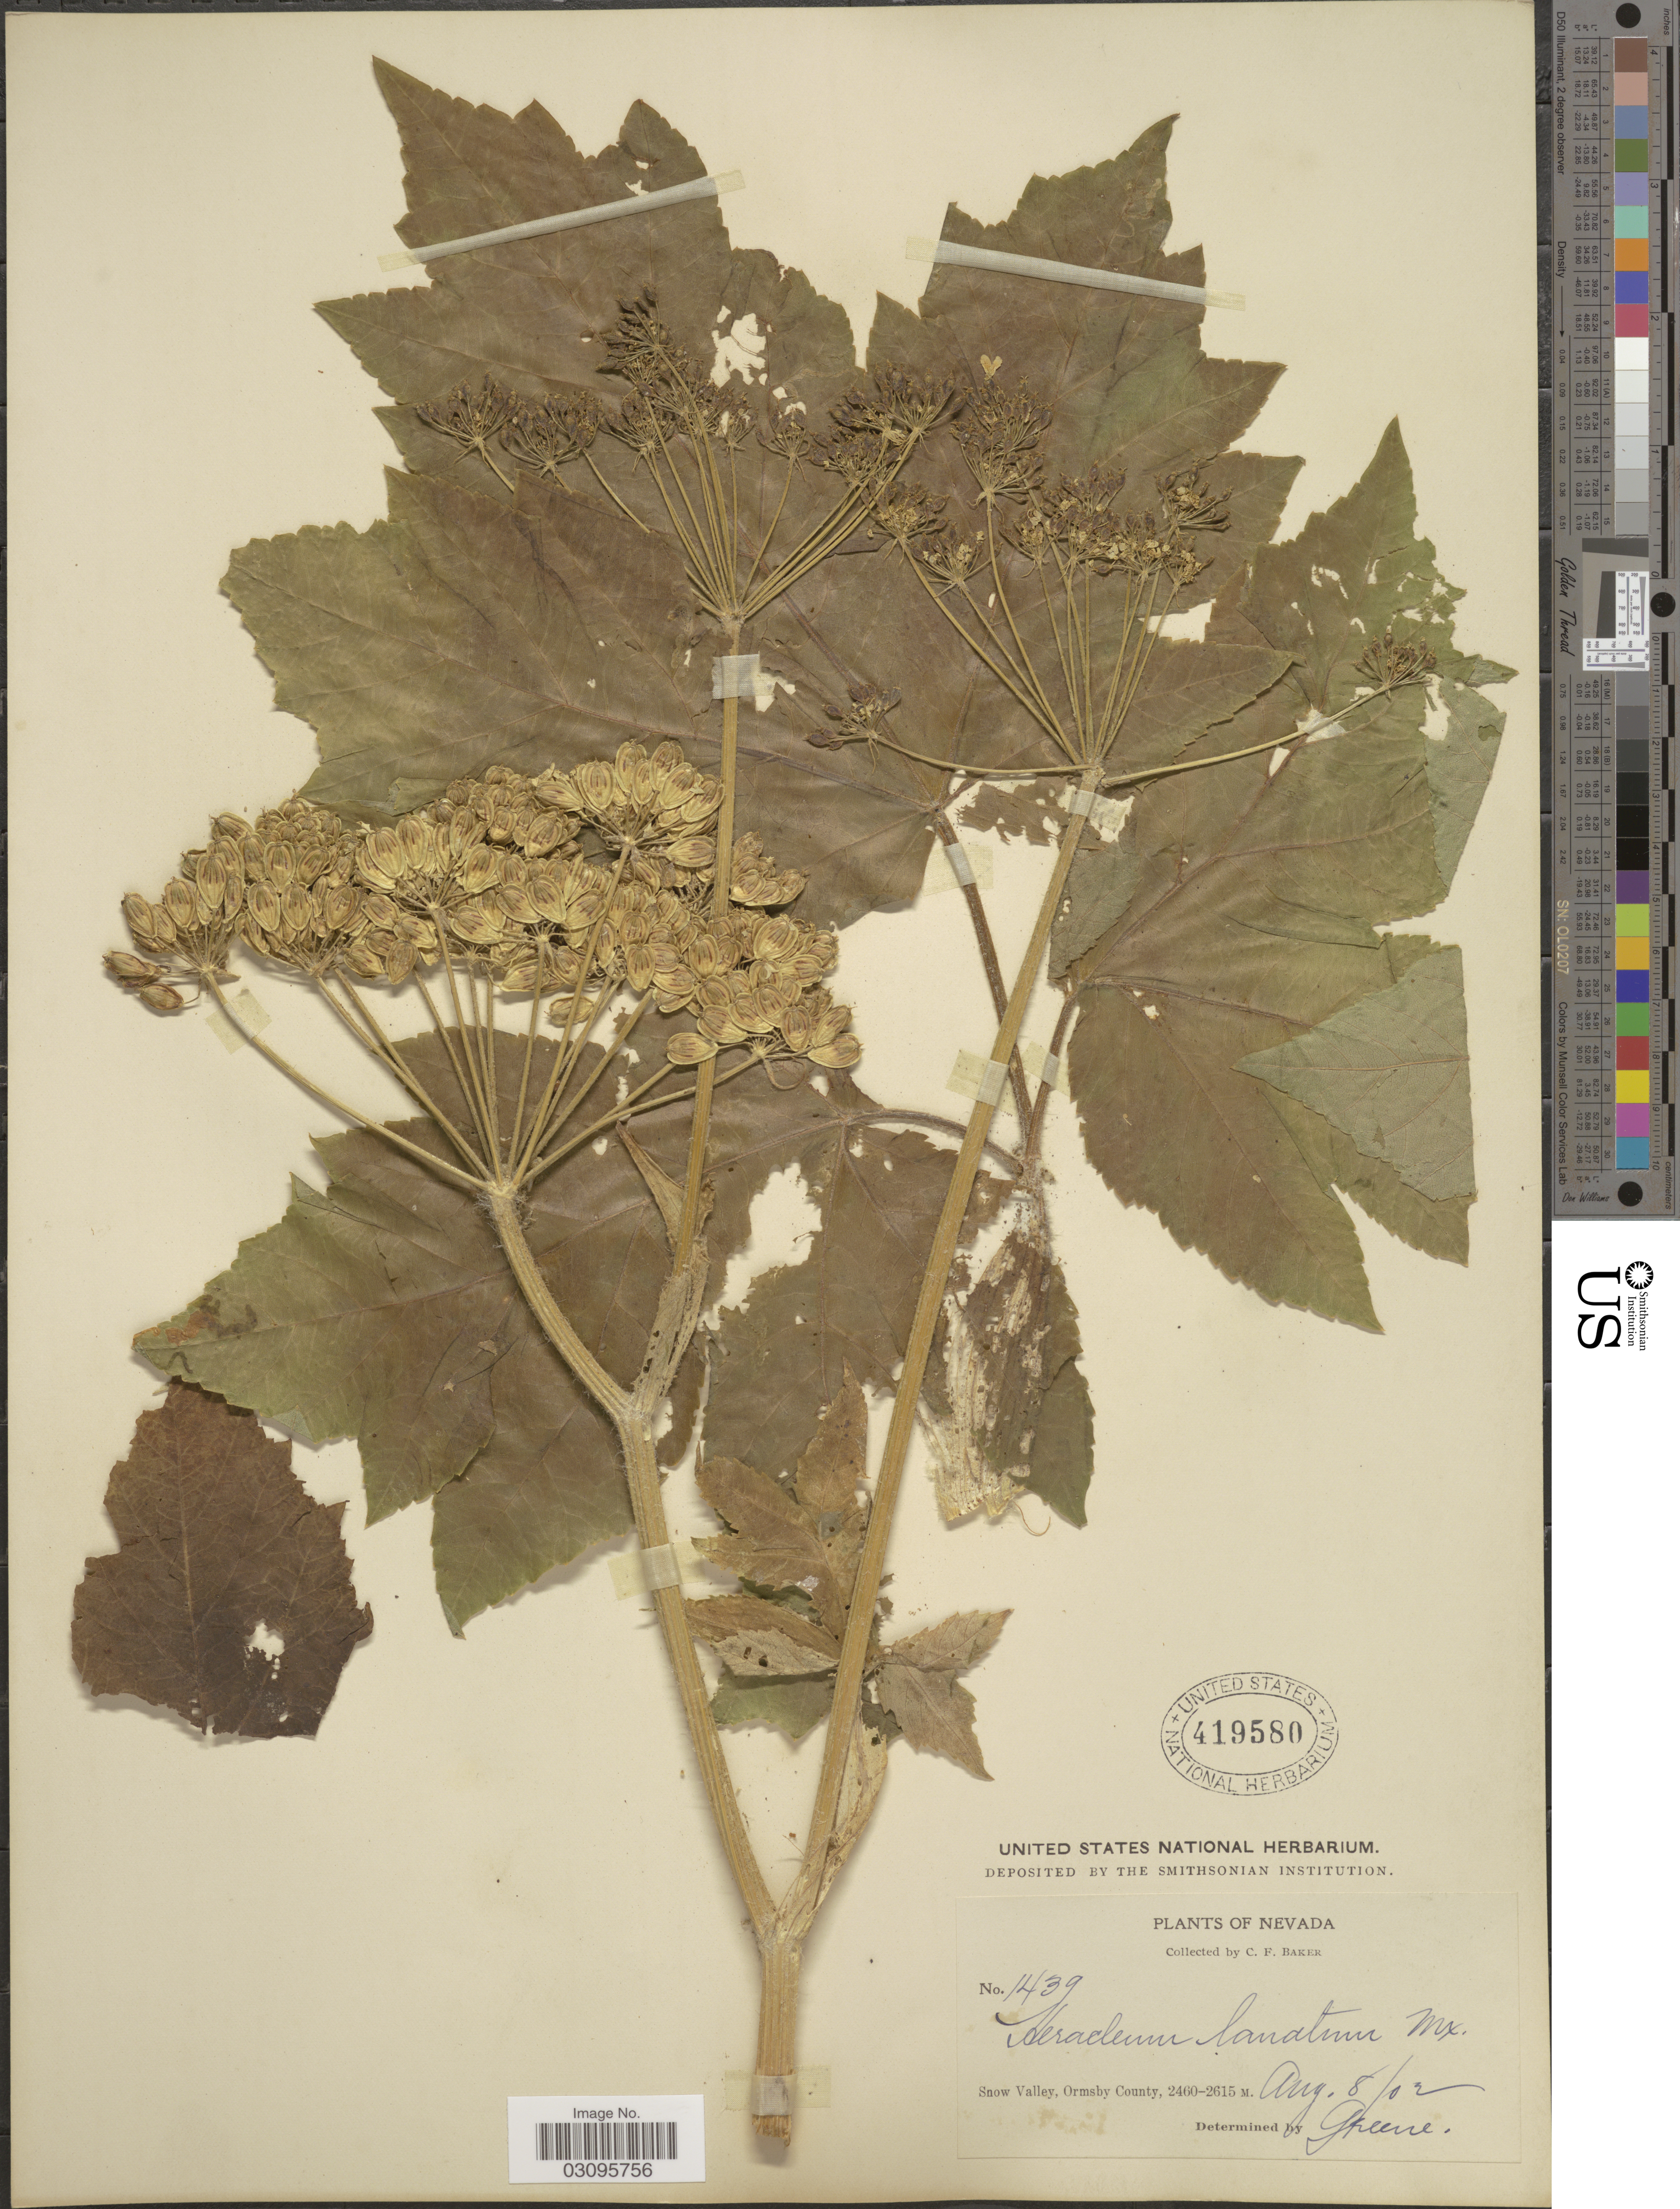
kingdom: Plantae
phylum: Tracheophyta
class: Magnoliopsida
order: Apiales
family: Apiaceae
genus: Heracleum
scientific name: Heracleum lanatum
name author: Michx.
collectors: C. F. Baker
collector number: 1439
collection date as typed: Transcribed d/m/y: 8/8/2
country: United States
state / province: Nevada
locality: Snow Valley, Ormsby County.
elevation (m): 2460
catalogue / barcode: US 419580